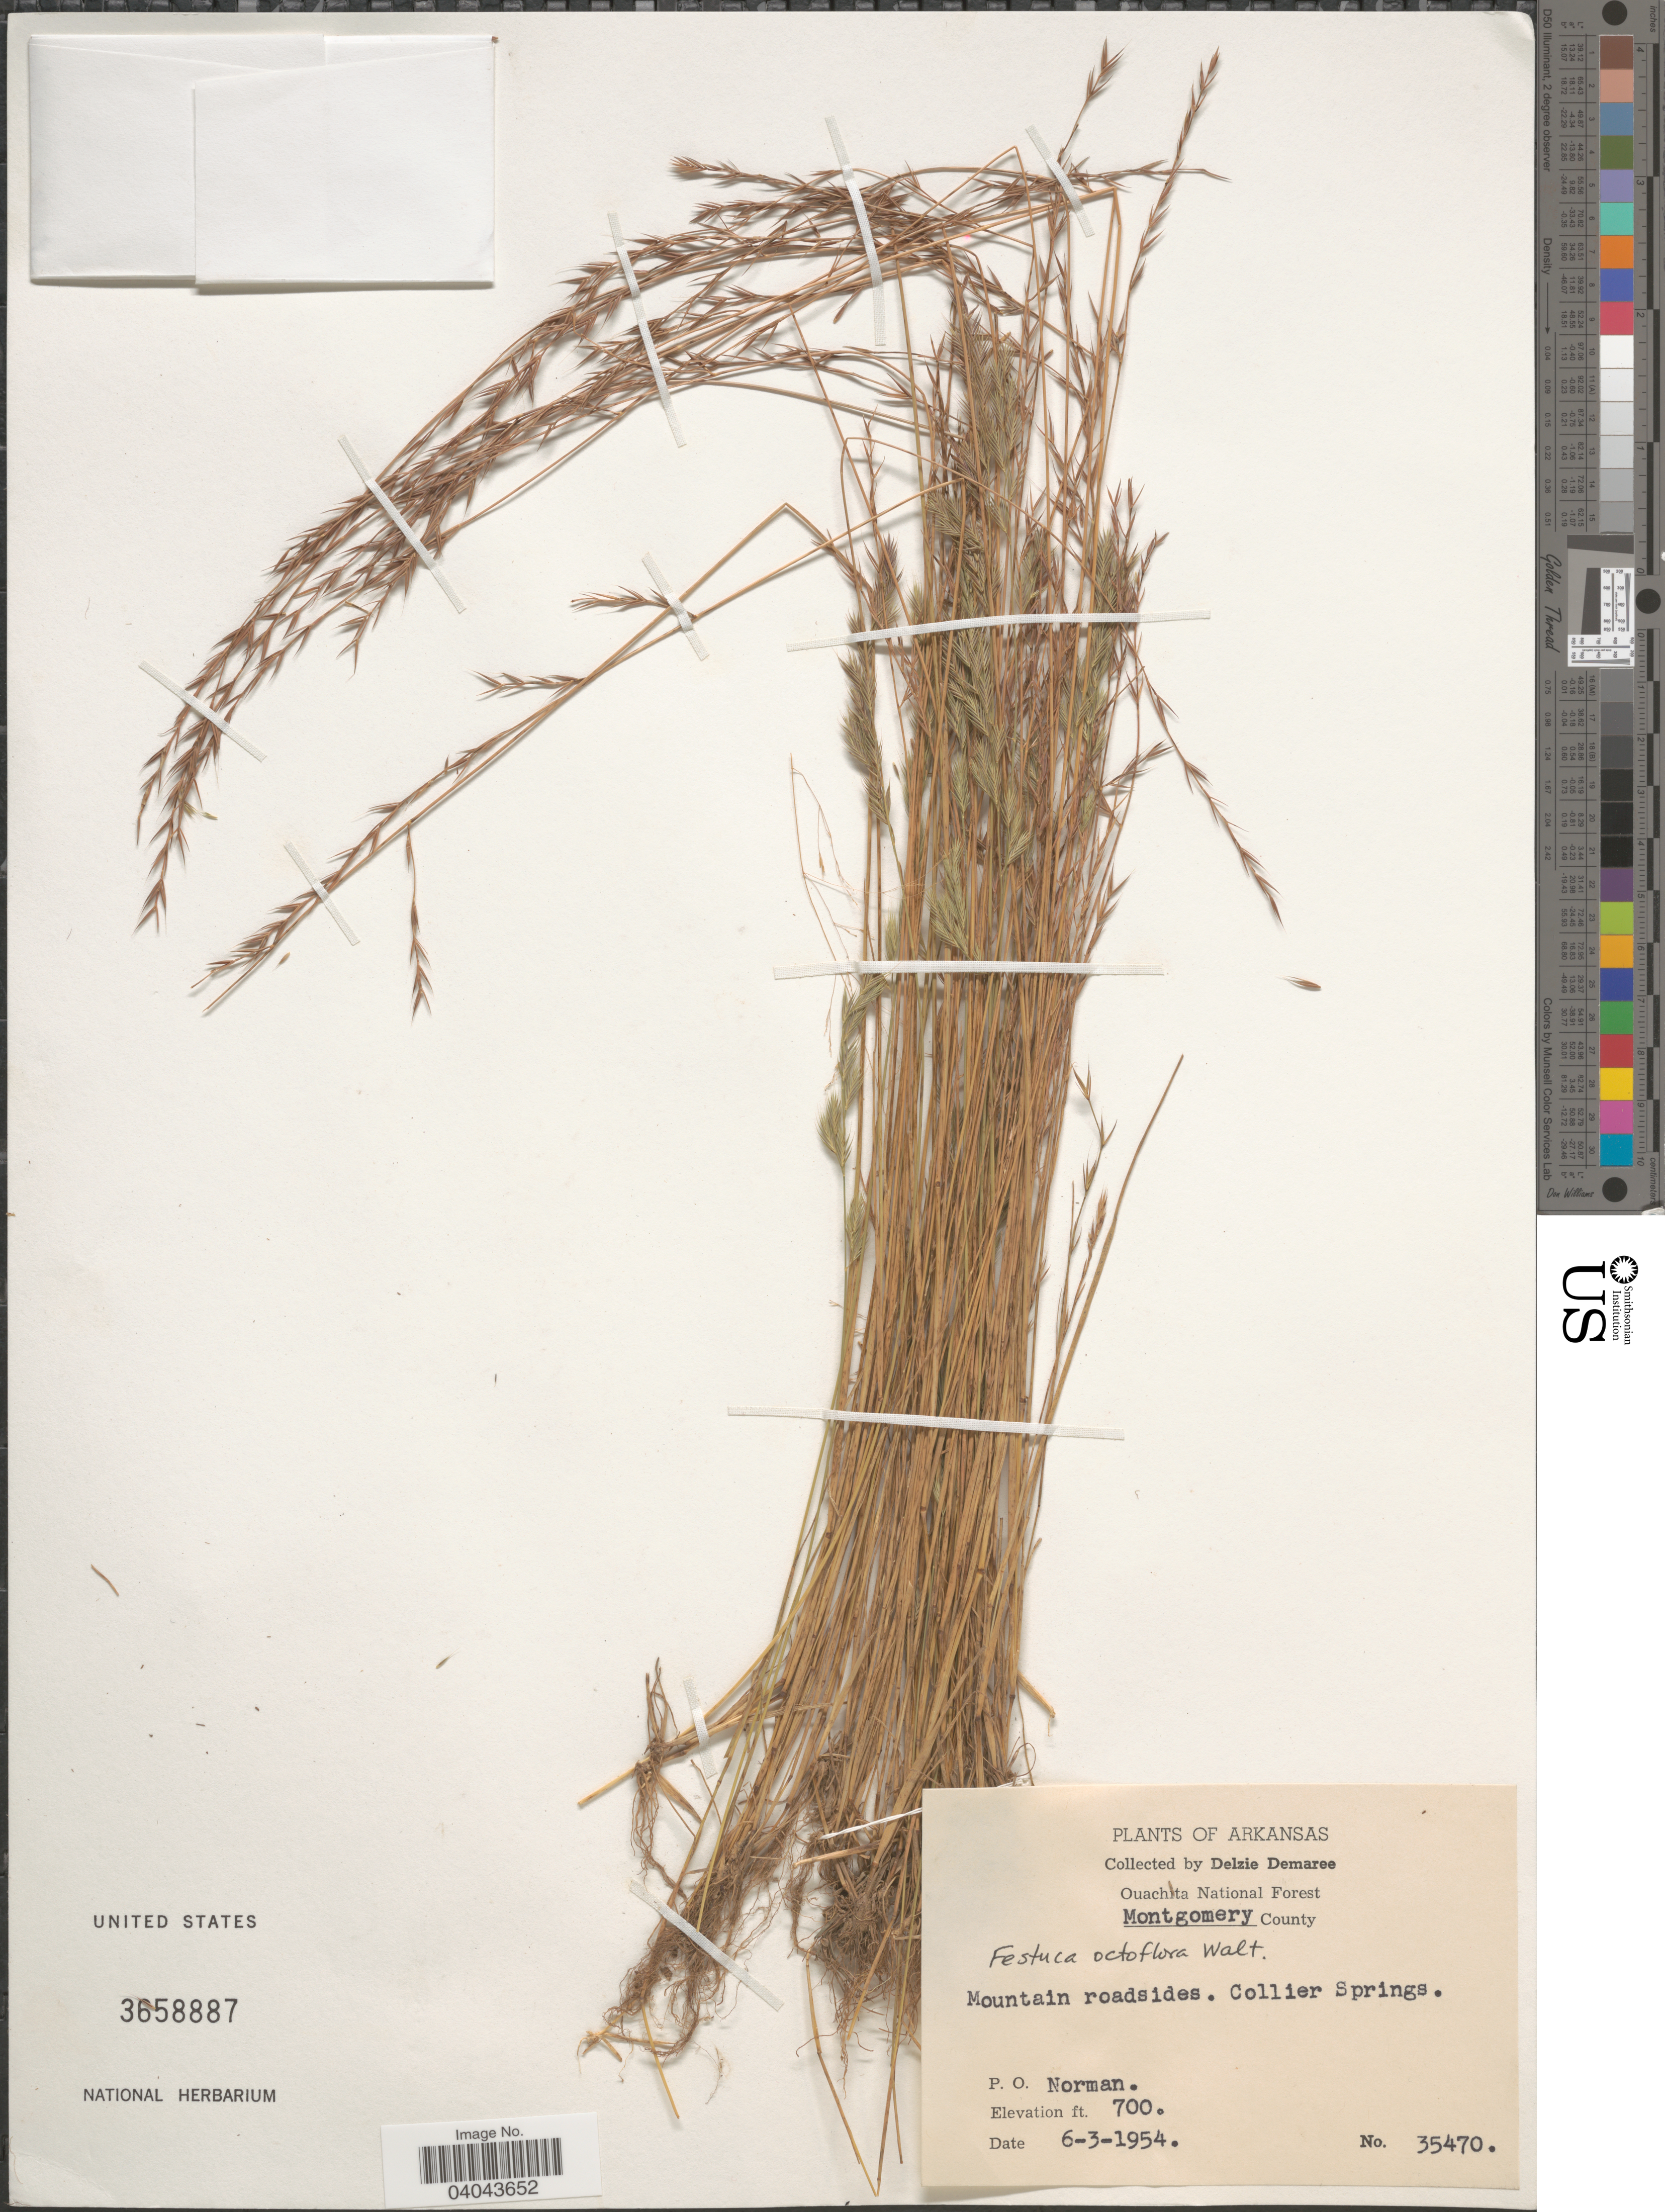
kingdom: Plantae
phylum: Tracheophyta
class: Liliopsida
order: Poales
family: Poaceae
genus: Festuca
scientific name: Festuca octoflora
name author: Walter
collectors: D. Demaree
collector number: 35470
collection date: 1954-06-03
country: United States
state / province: Arkansas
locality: Ouachita National Forest. Montgomery County. Collier Springs. P. O. Norman.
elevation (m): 213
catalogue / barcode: US 3658887